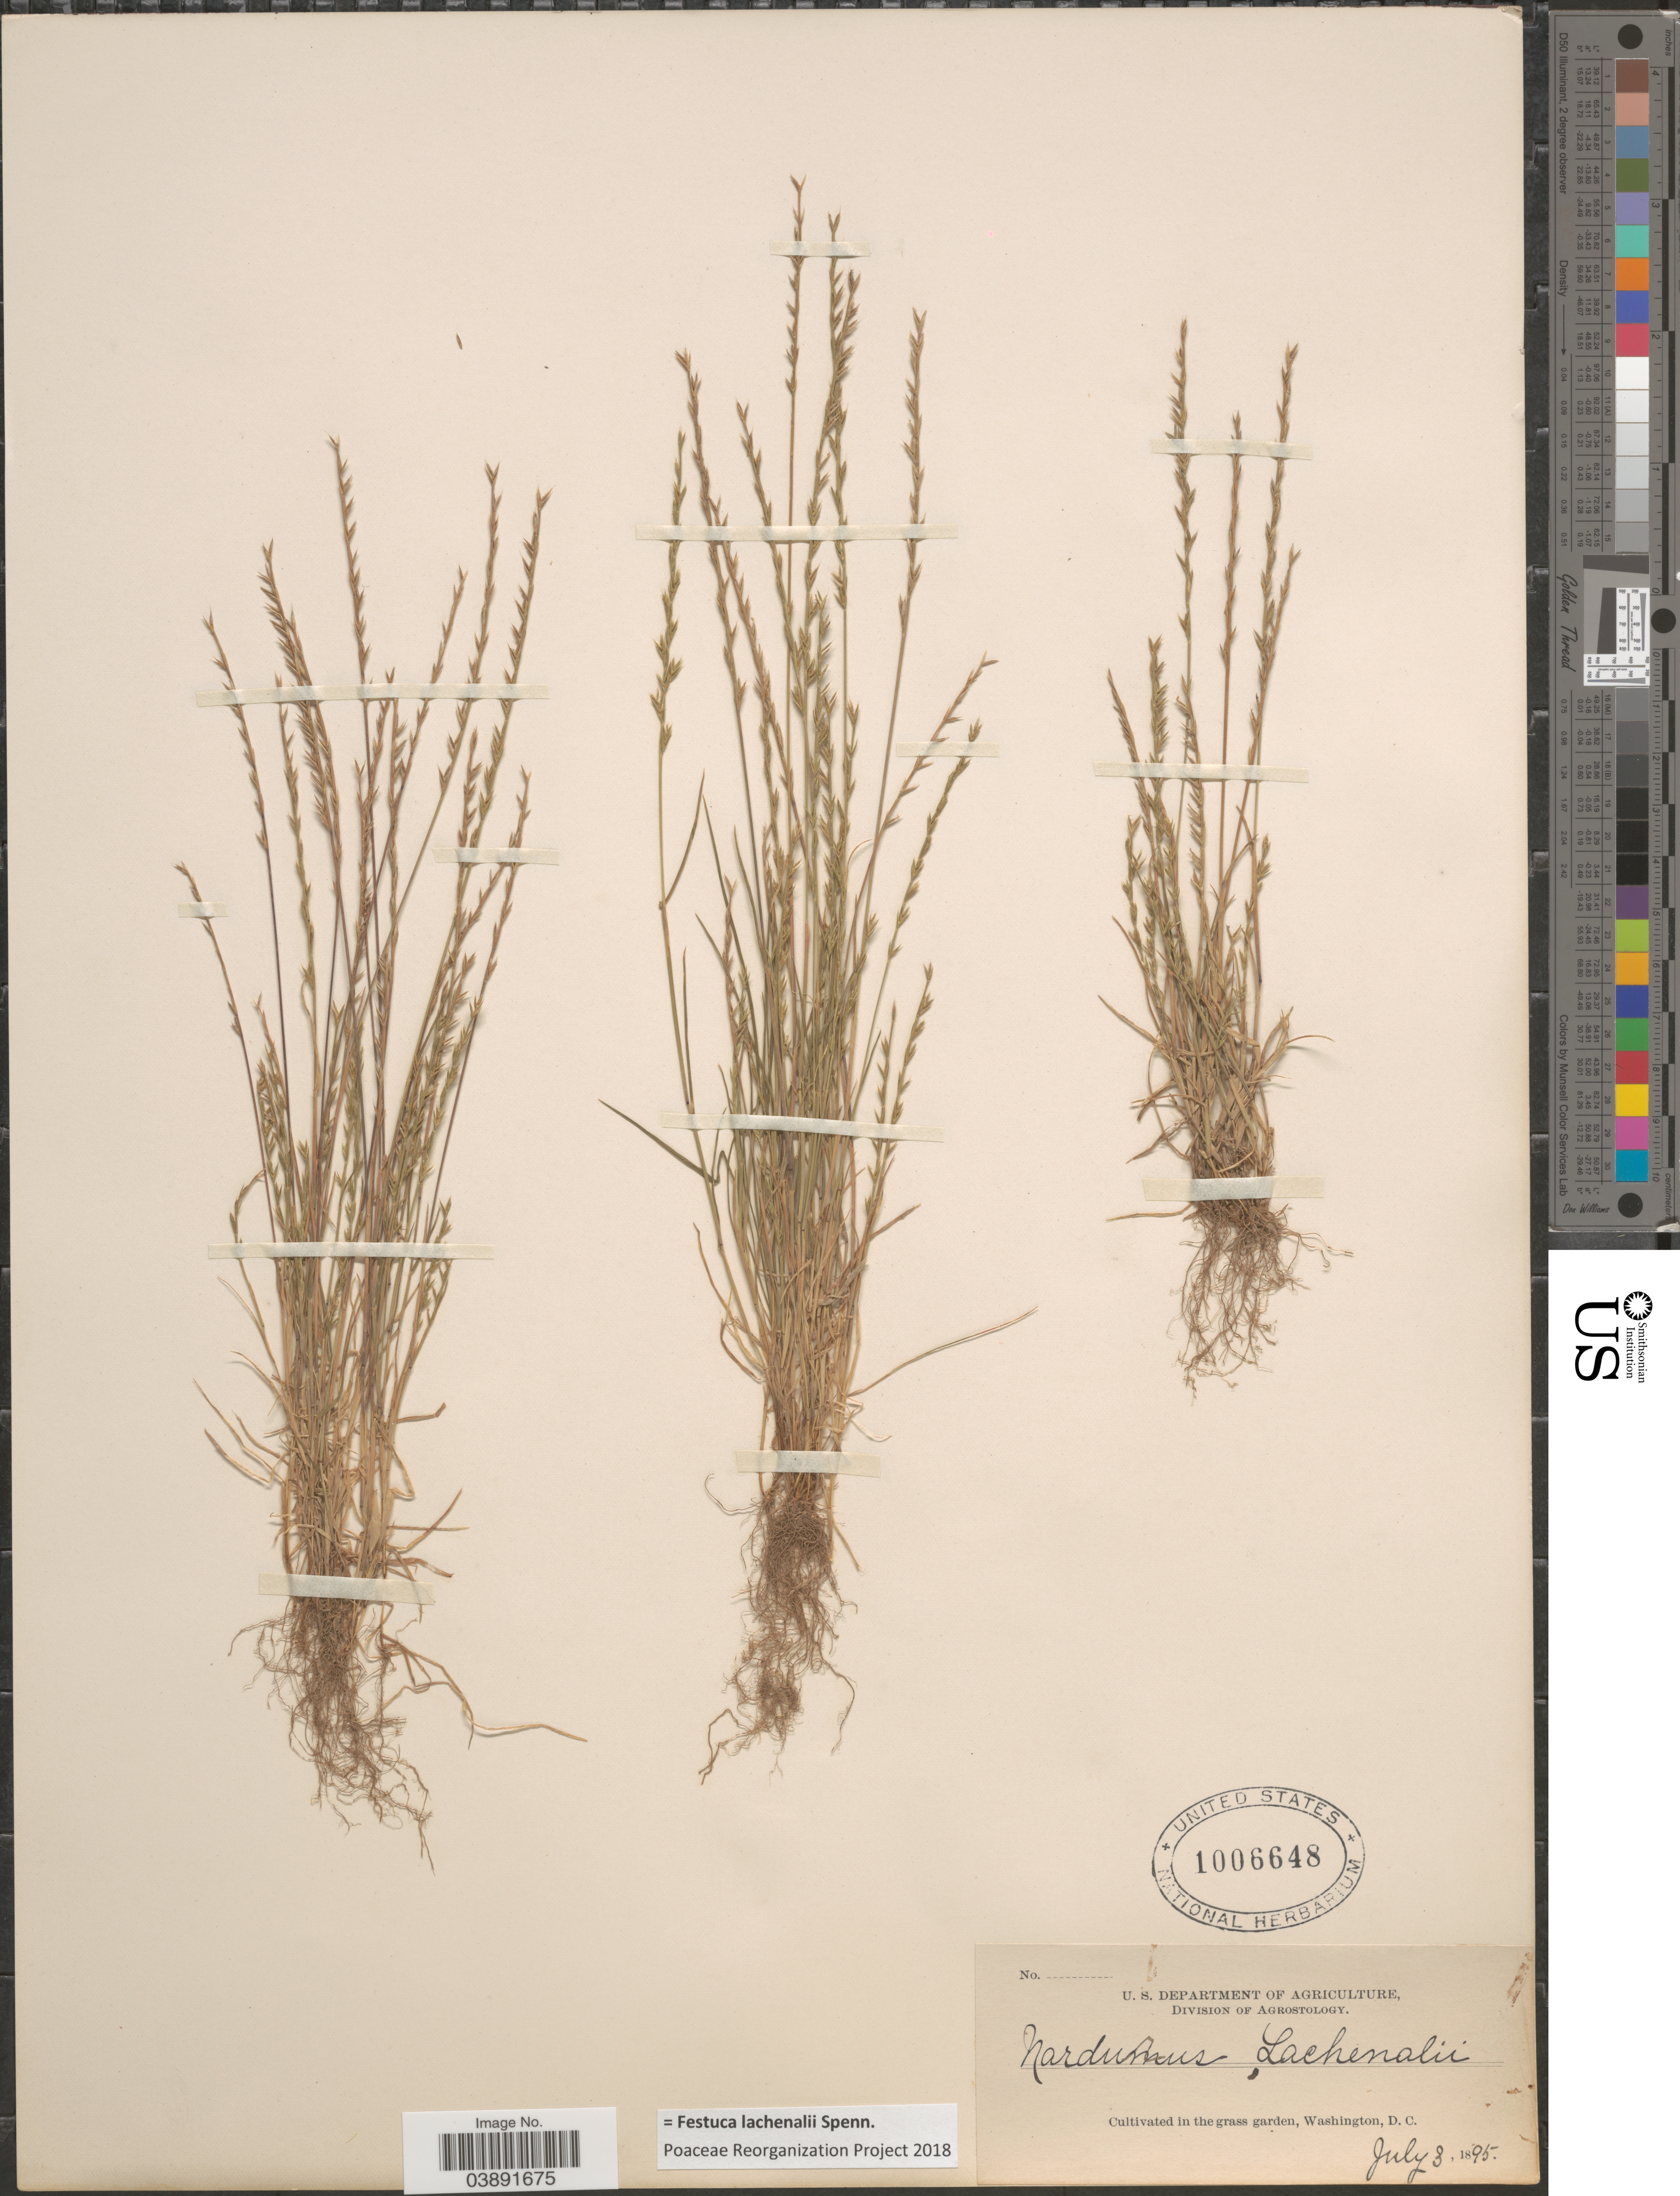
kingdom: Plantae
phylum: Tracheophyta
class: Liliopsida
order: Poales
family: Poaceae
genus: Festuca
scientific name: Festuca lachenalii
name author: Spenn.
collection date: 1895-07-03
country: United States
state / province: District of Columbia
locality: Washington.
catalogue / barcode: US 1006648